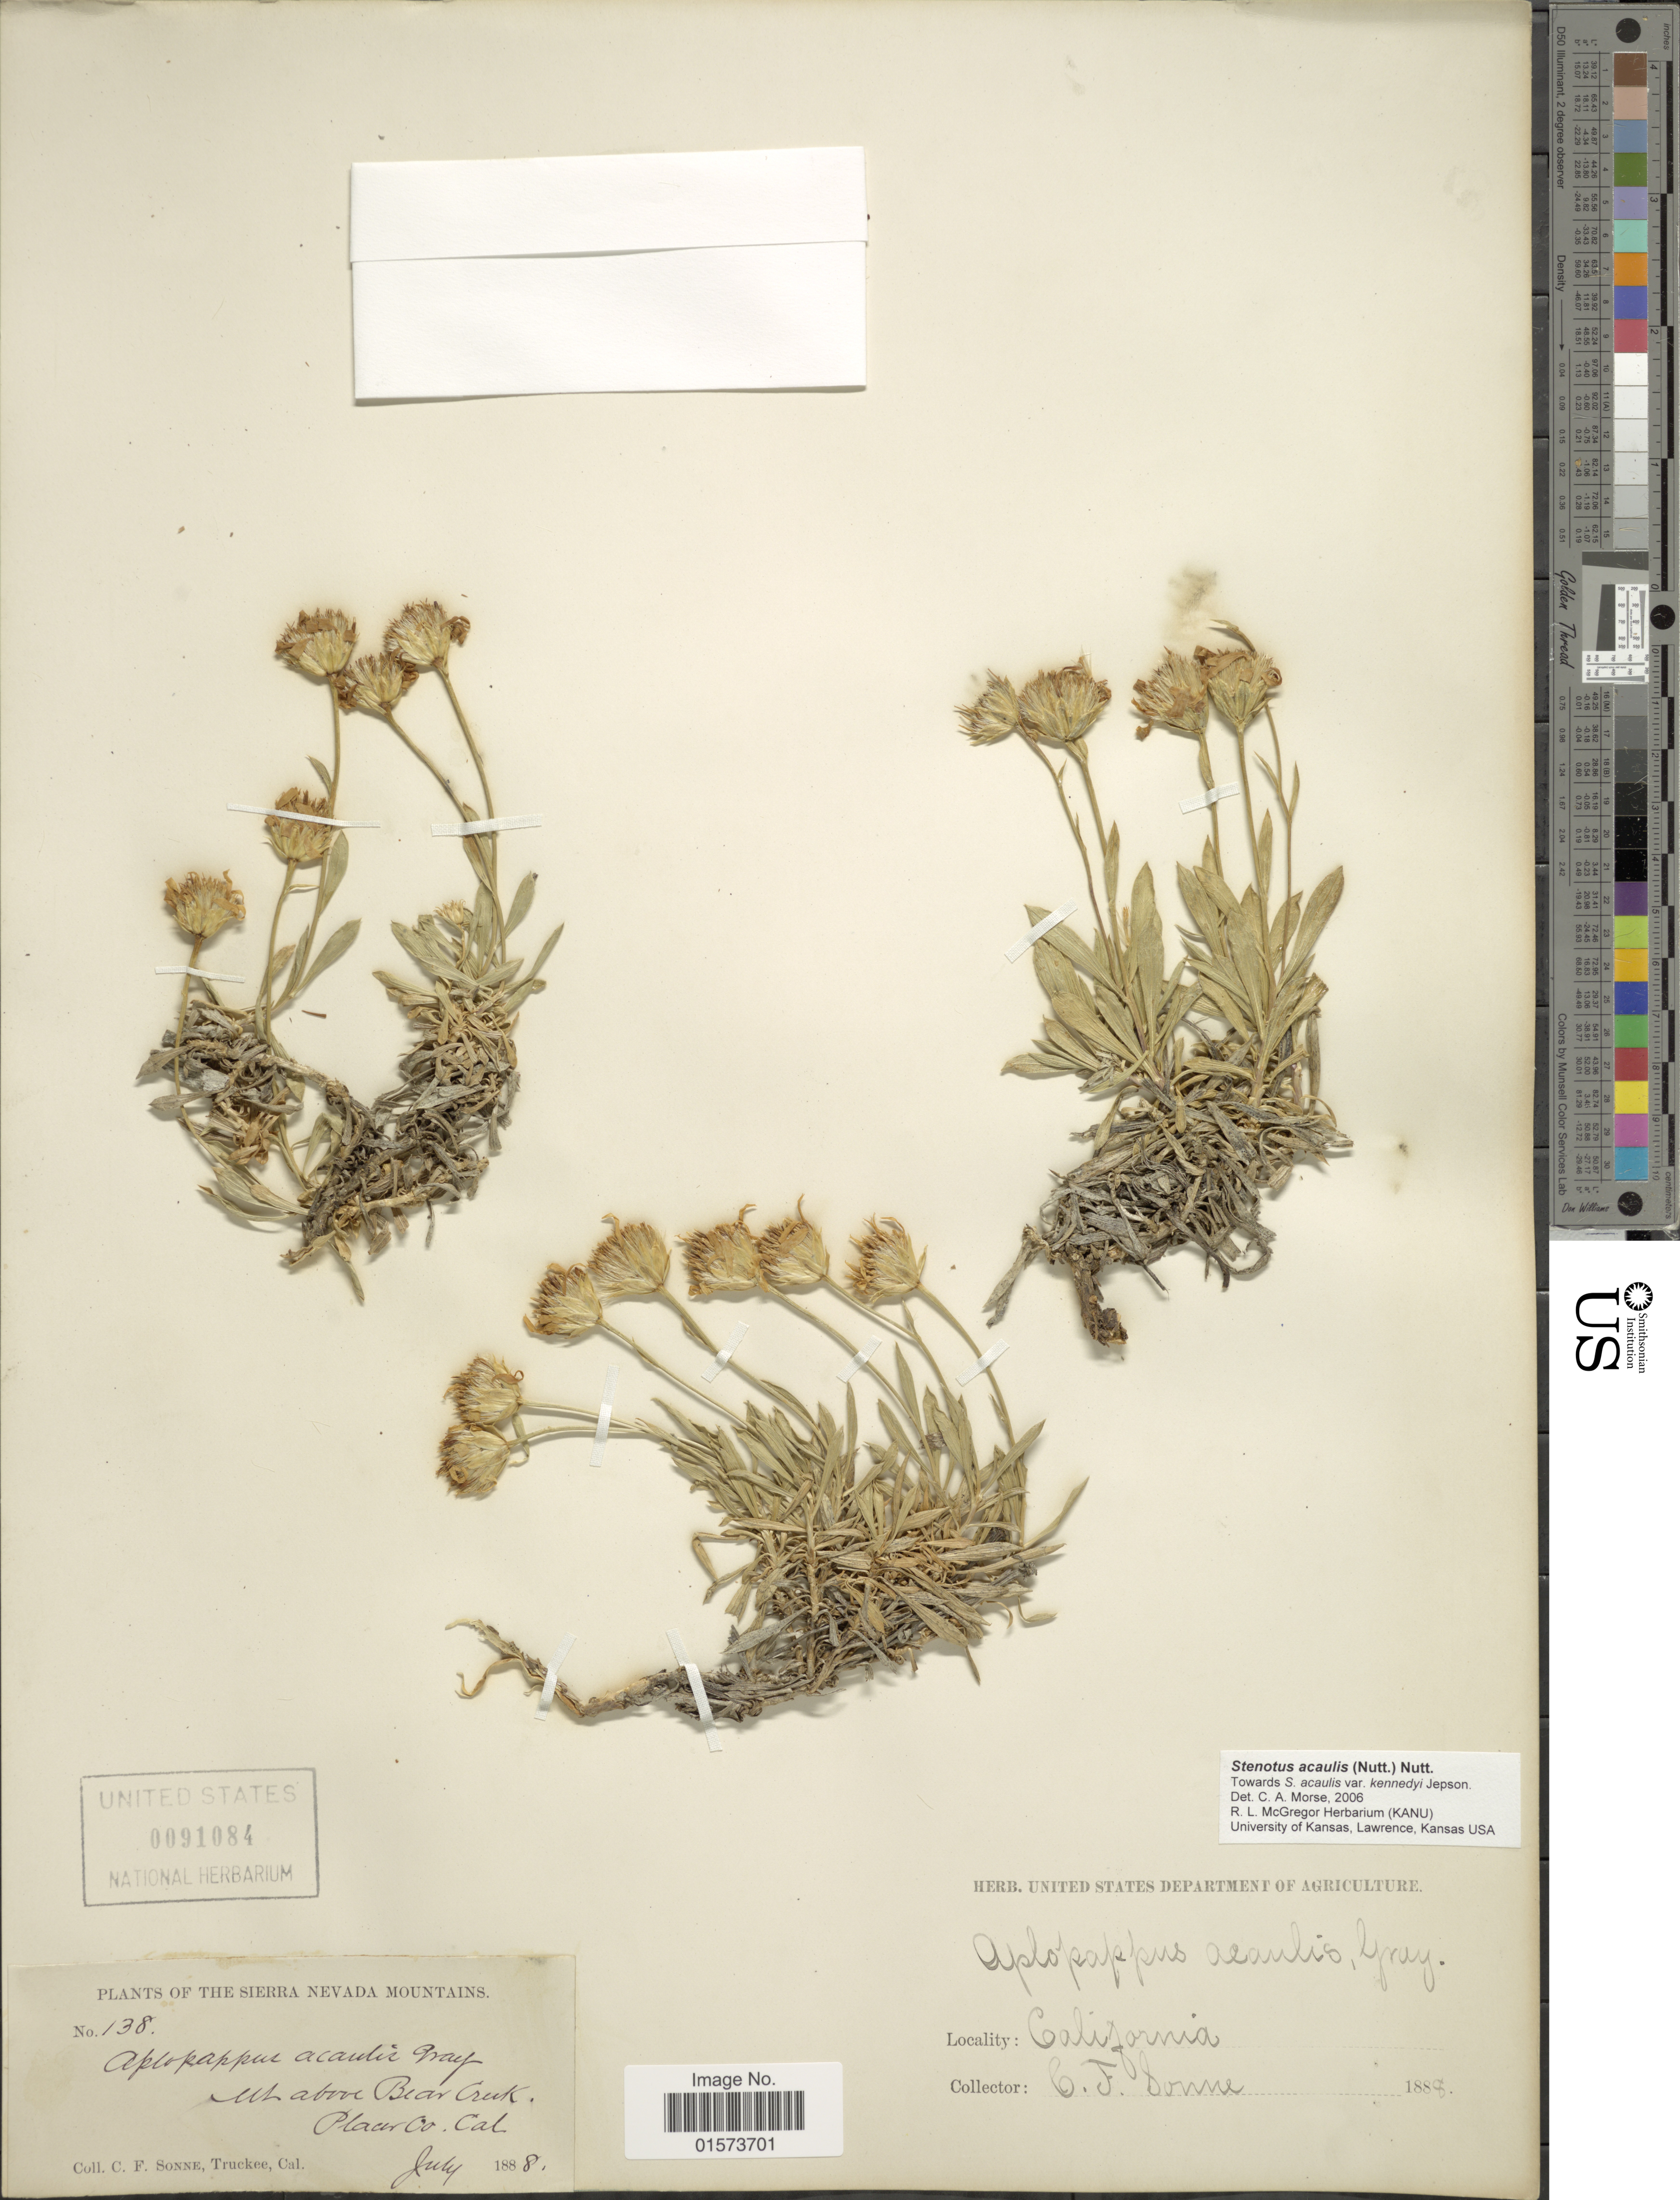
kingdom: Plantae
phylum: Tracheophyta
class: Magnoliopsida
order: Asterales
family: Asteraceae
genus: Stenotus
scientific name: Stenotus acaulis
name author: (Nutt.) Nutt.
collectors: C. Sonne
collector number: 138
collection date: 1888-07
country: United States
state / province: California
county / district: Placer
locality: Above Bear Creek, Placer Co.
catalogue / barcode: US 91084